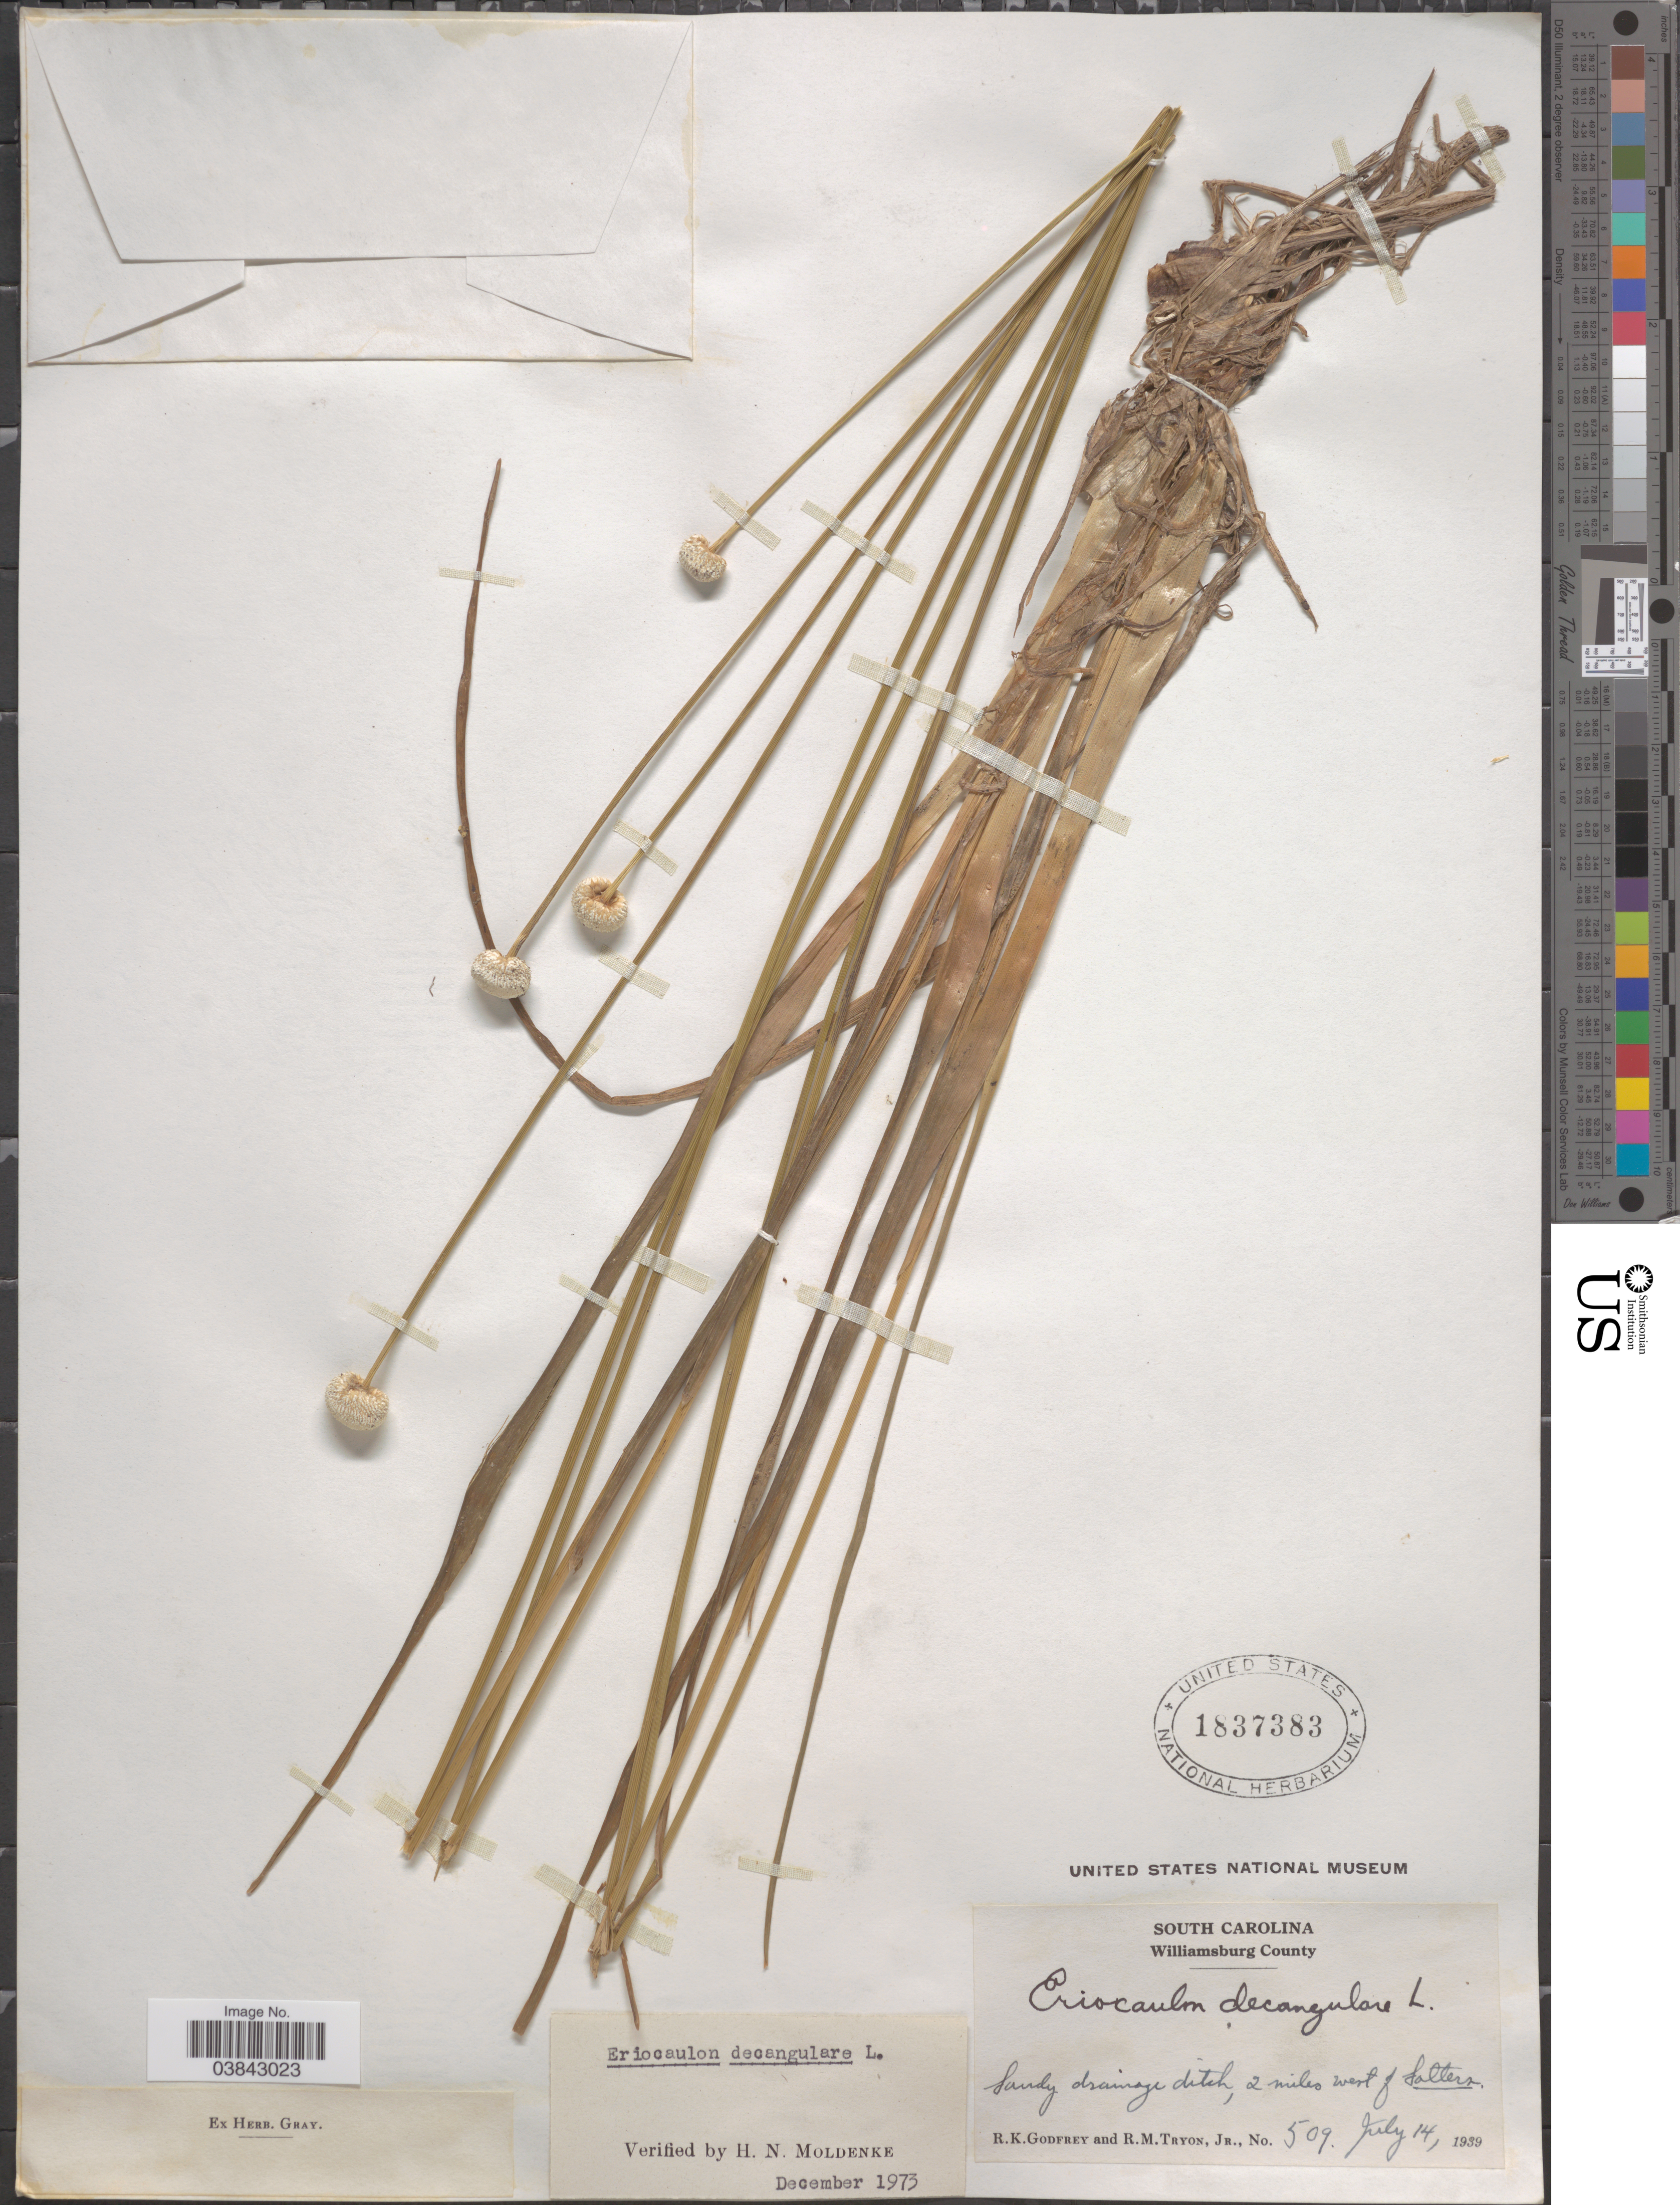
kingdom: Plantae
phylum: Tracheophyta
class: Liliopsida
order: Poales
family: Eriocaulaceae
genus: Eriocaulon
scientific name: Eriocaulon decangulare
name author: L.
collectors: R. K. Godfrey & R. Tryon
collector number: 509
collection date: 1939-07-14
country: United States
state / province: South Carolina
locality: Williamsburg County. 2 miles west of Salterz.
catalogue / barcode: US 1837383